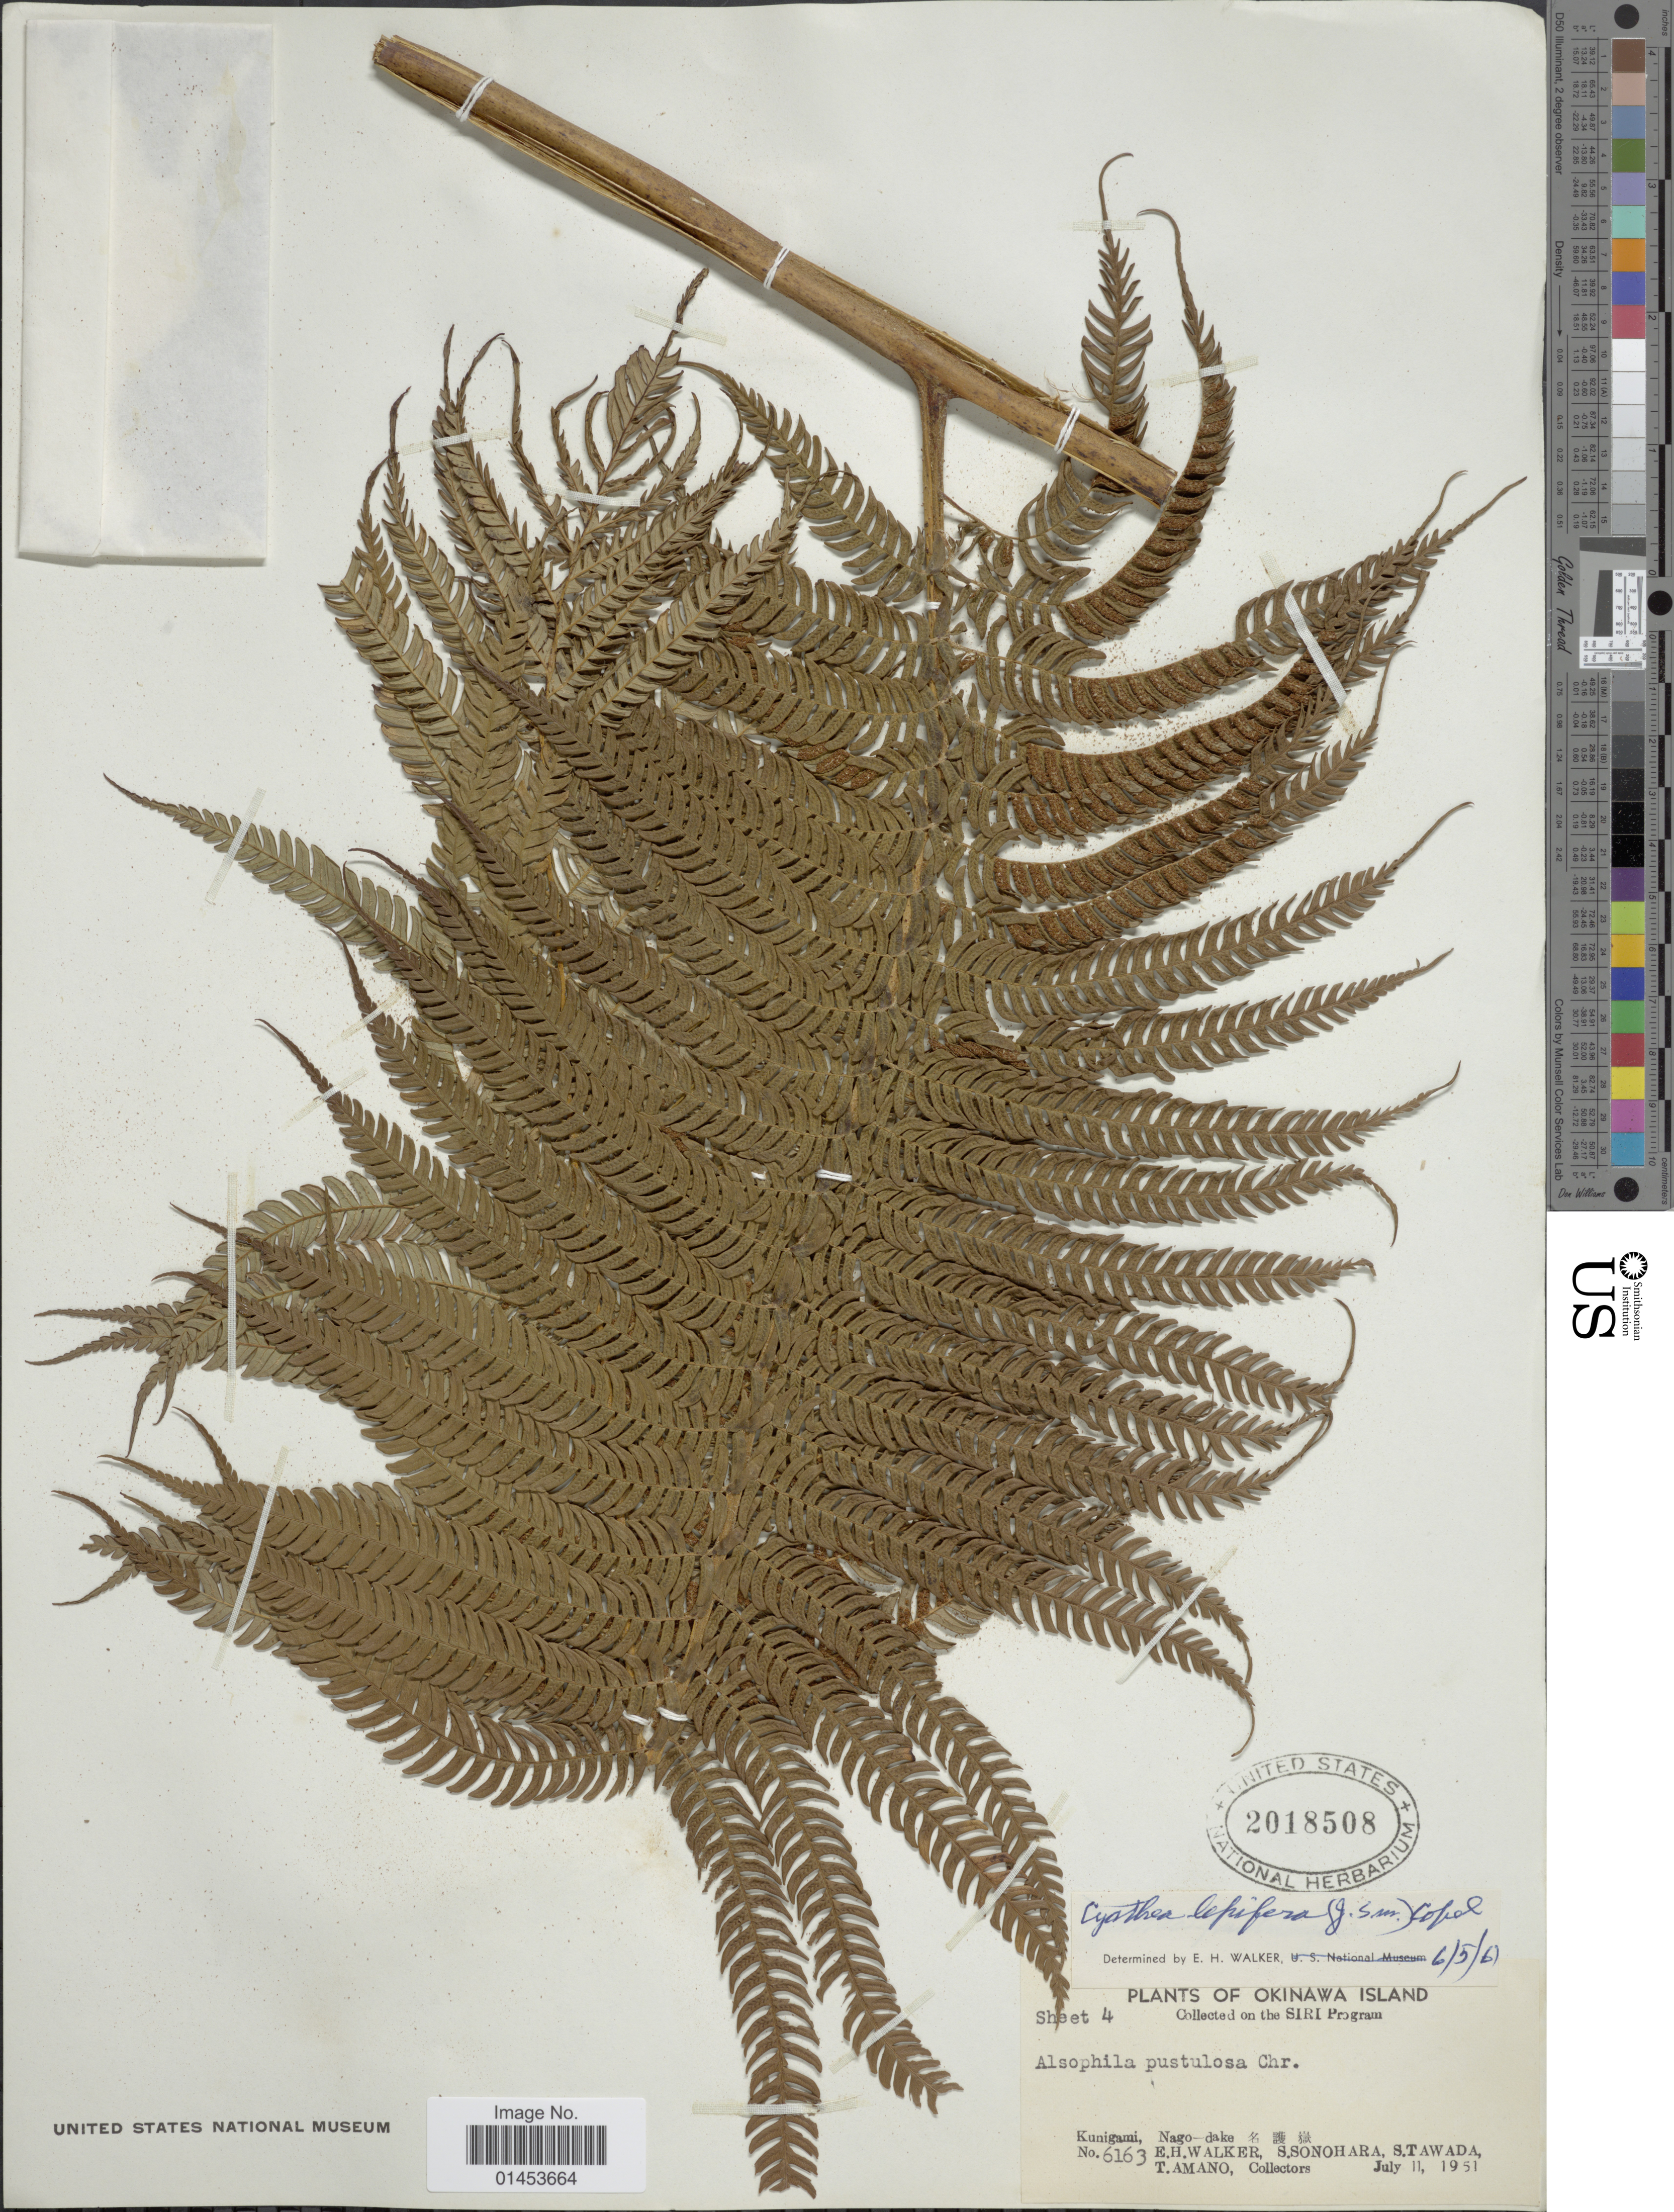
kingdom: Plantae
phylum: Tracheophyta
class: Polypodiopsida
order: Cyatheales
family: Cyatheaceae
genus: Cyathea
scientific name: Cyathea lepifera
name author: (J. Sm.) Copel.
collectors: E. H. Walker, S. Sonohara, S. Tawada & T. Amano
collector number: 6163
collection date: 1951-07-11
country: Japan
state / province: Okinawa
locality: Okinawa Island, Kunigami, Nago-dake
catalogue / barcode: US 2018508